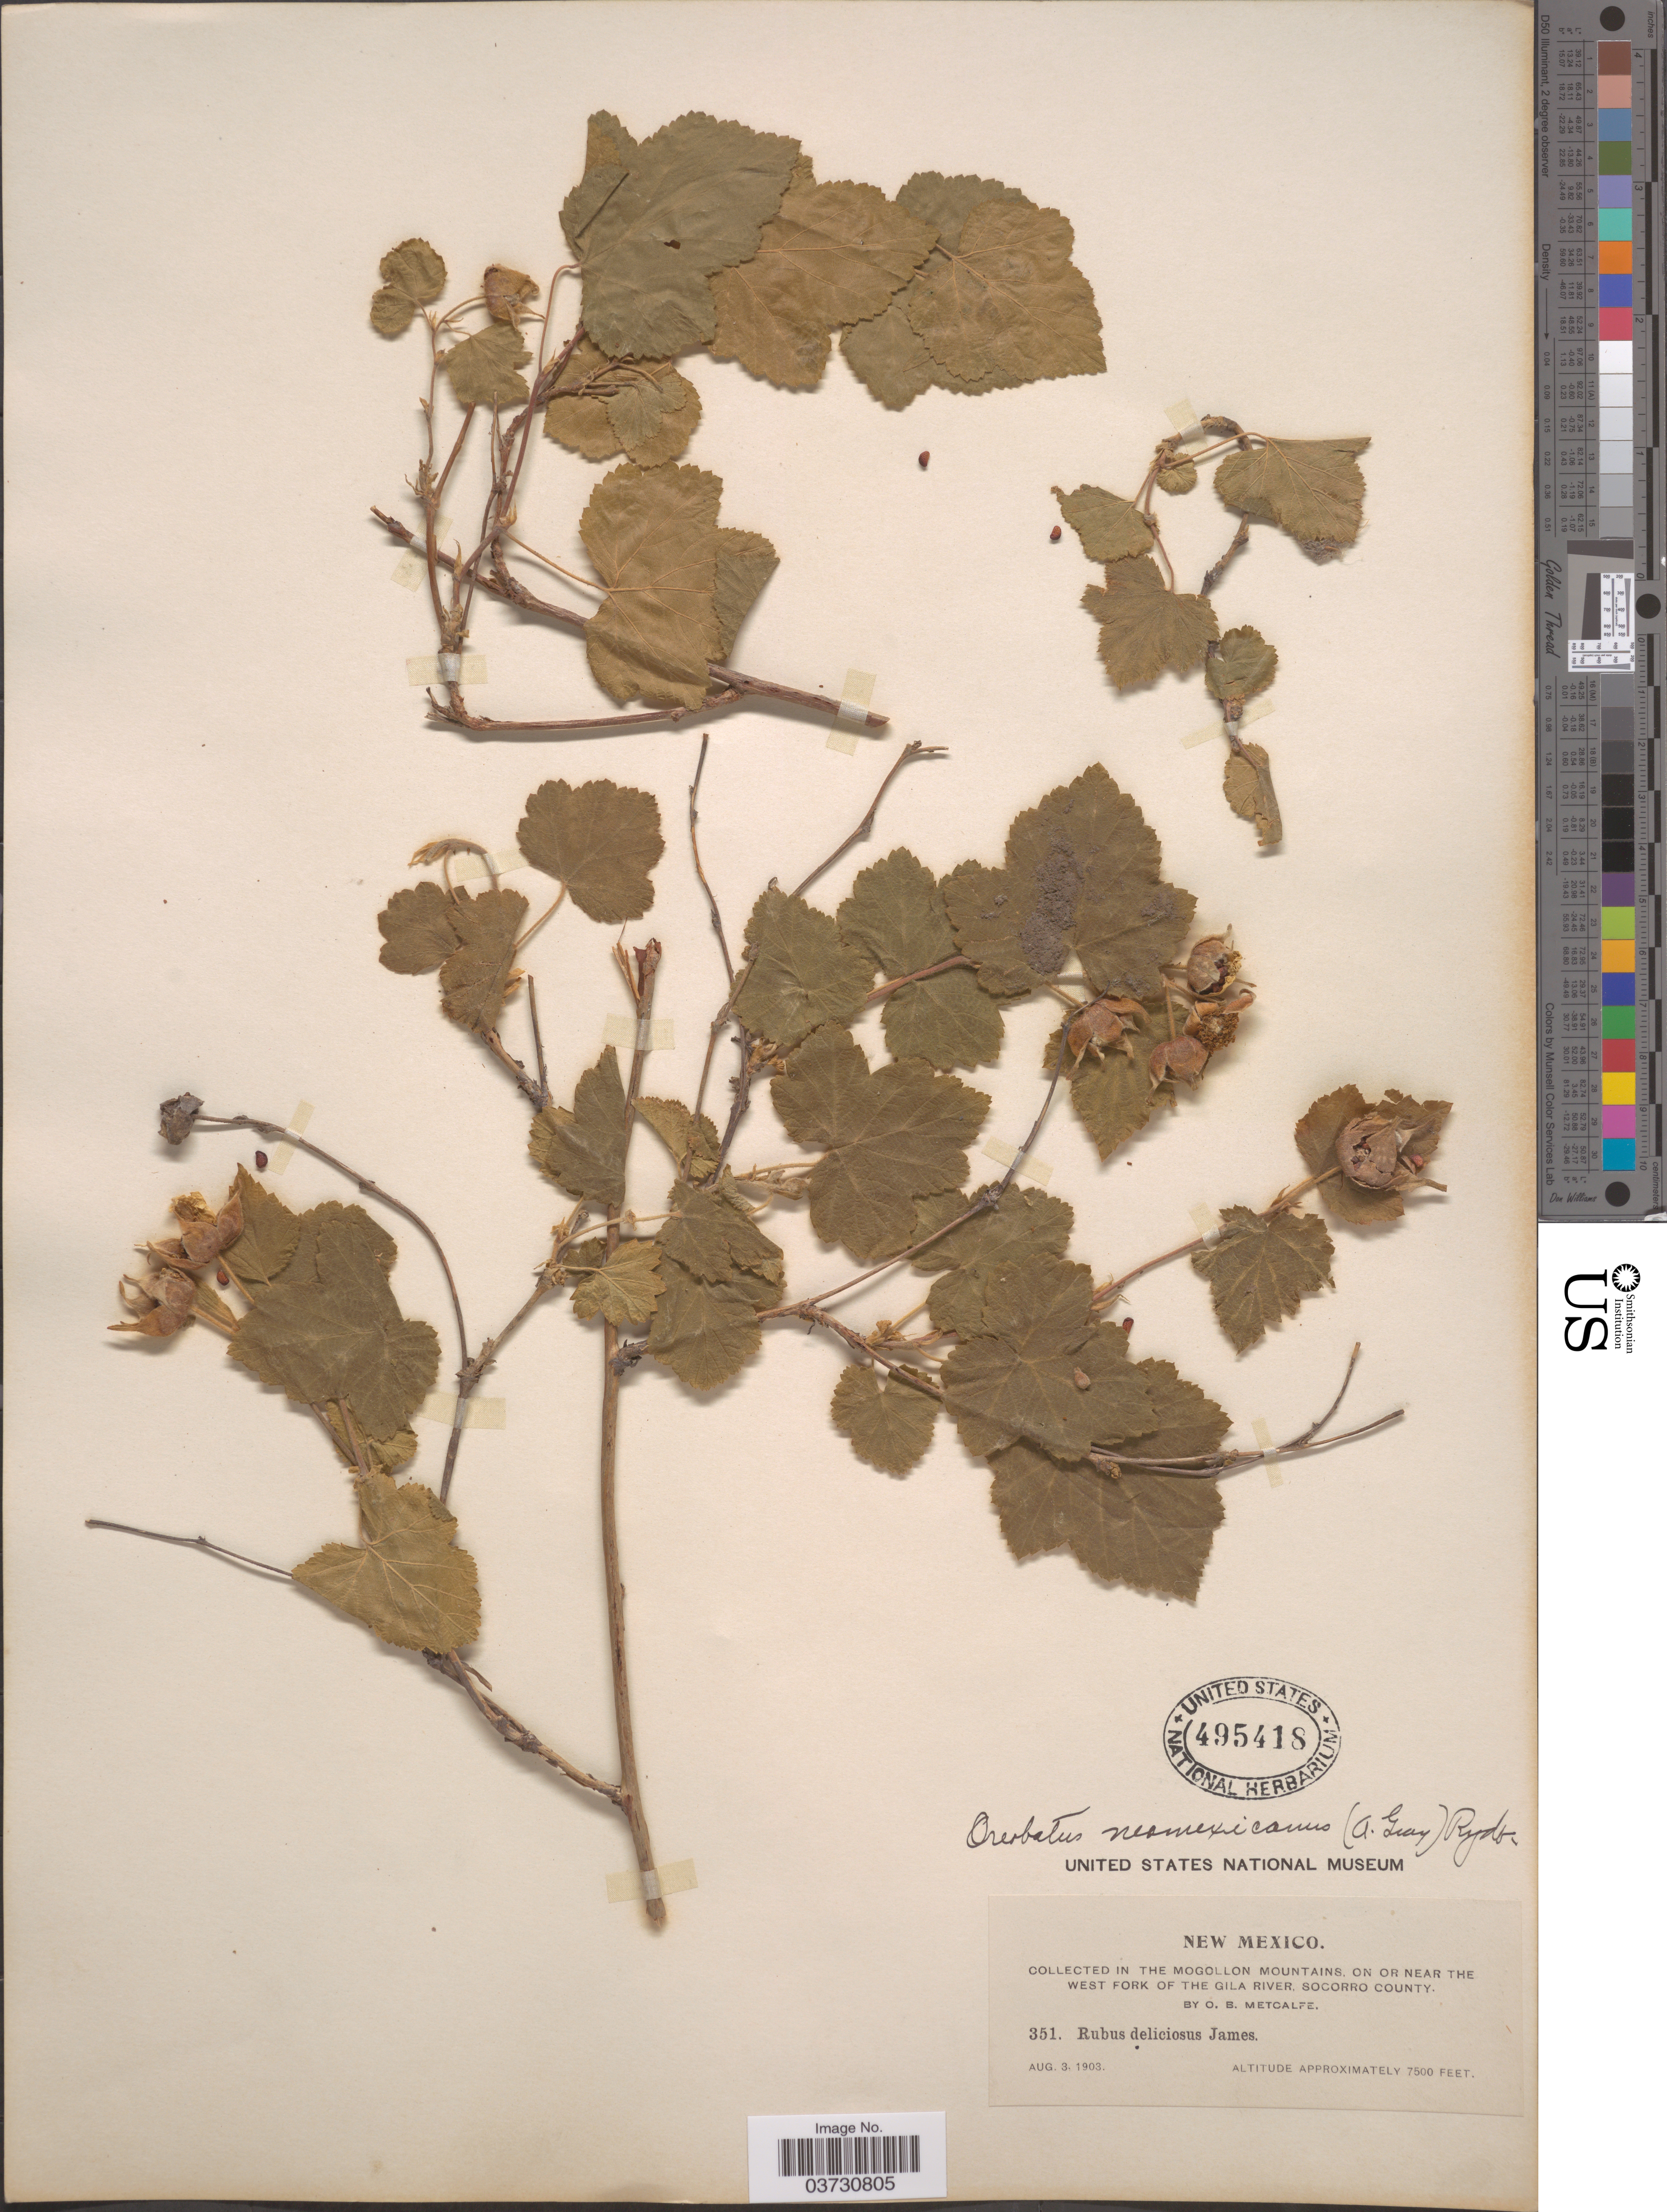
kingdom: Plantae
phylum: Tracheophyta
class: Magnoliopsida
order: Rosales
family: Rosaceae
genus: Rubus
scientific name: Rubus neomexicanus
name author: A. Gray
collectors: O. B. Metcalfe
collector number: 351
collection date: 1903-08-03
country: United States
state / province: New Mexico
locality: In the Mogollon Mountains, on or near the West Fork of the Gila River, Socorro County.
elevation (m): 2286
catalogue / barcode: US 495418